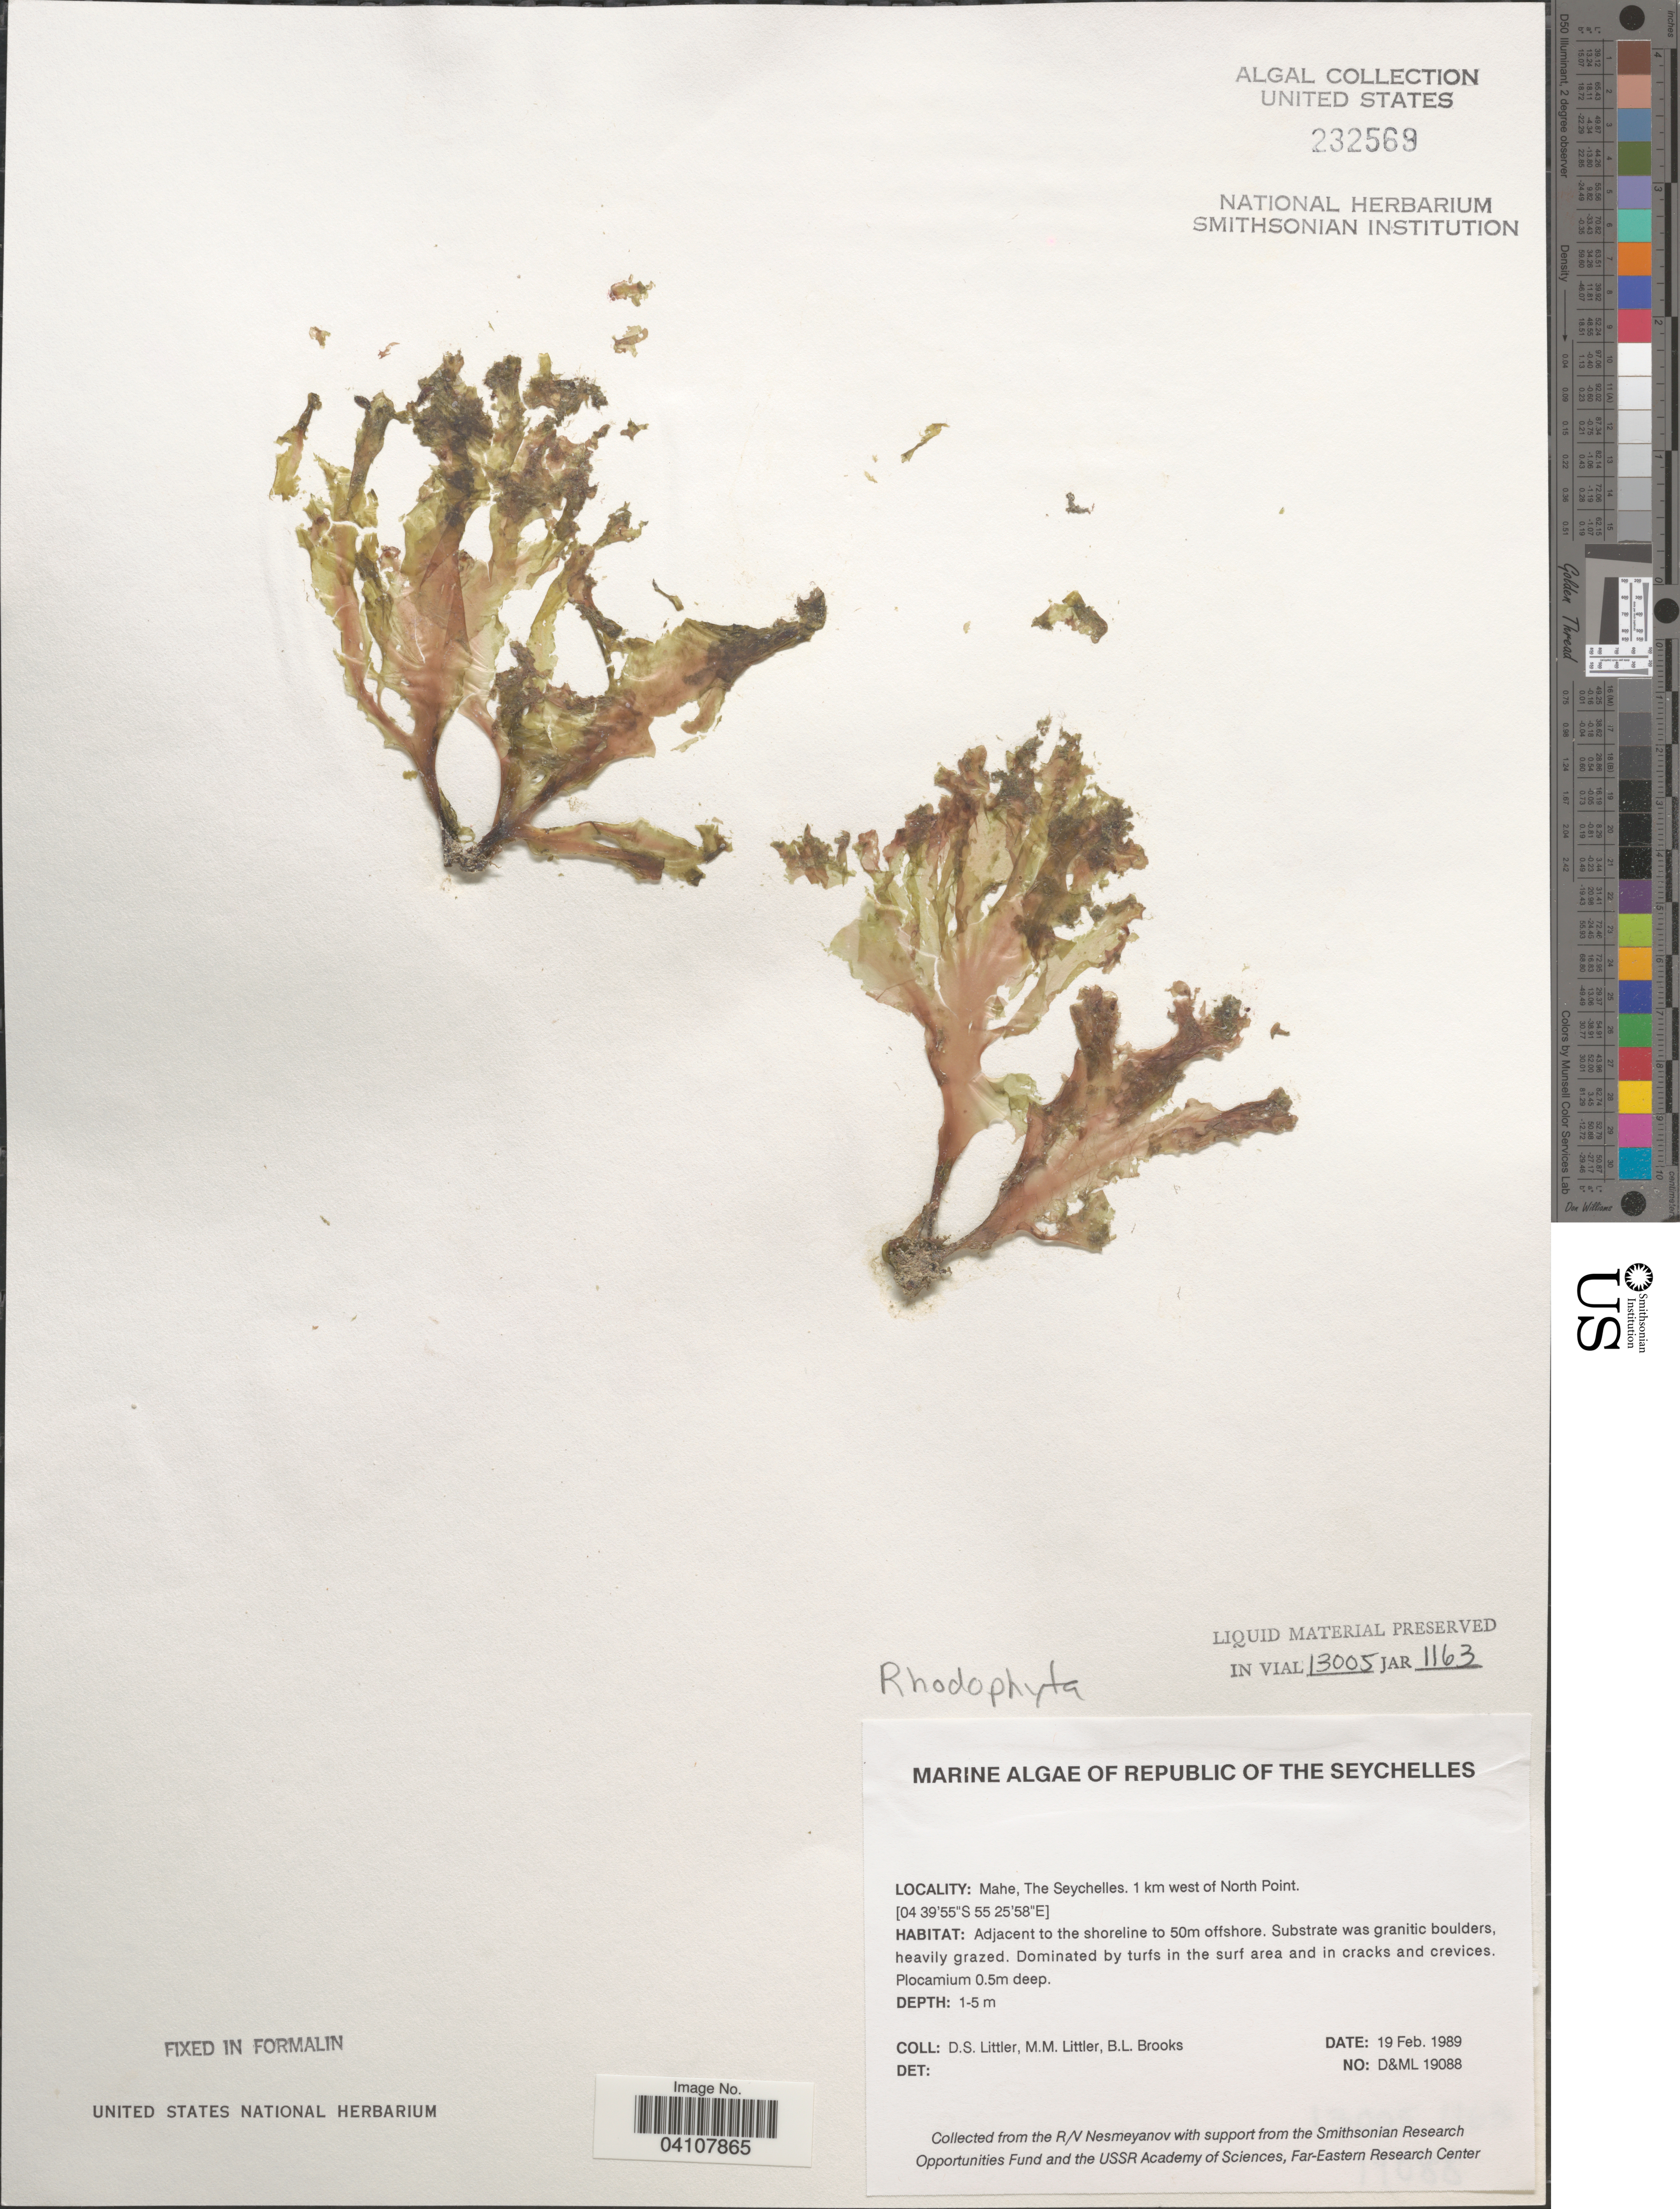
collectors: D. S. Littler & B. Brooks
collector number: D&ML19088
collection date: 1989-02-19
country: Seychelles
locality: Republic of the Seychelles. Mahe. 1 km west of North Point. Adjacent to the shoreline to 50m offshore.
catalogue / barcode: US 232569